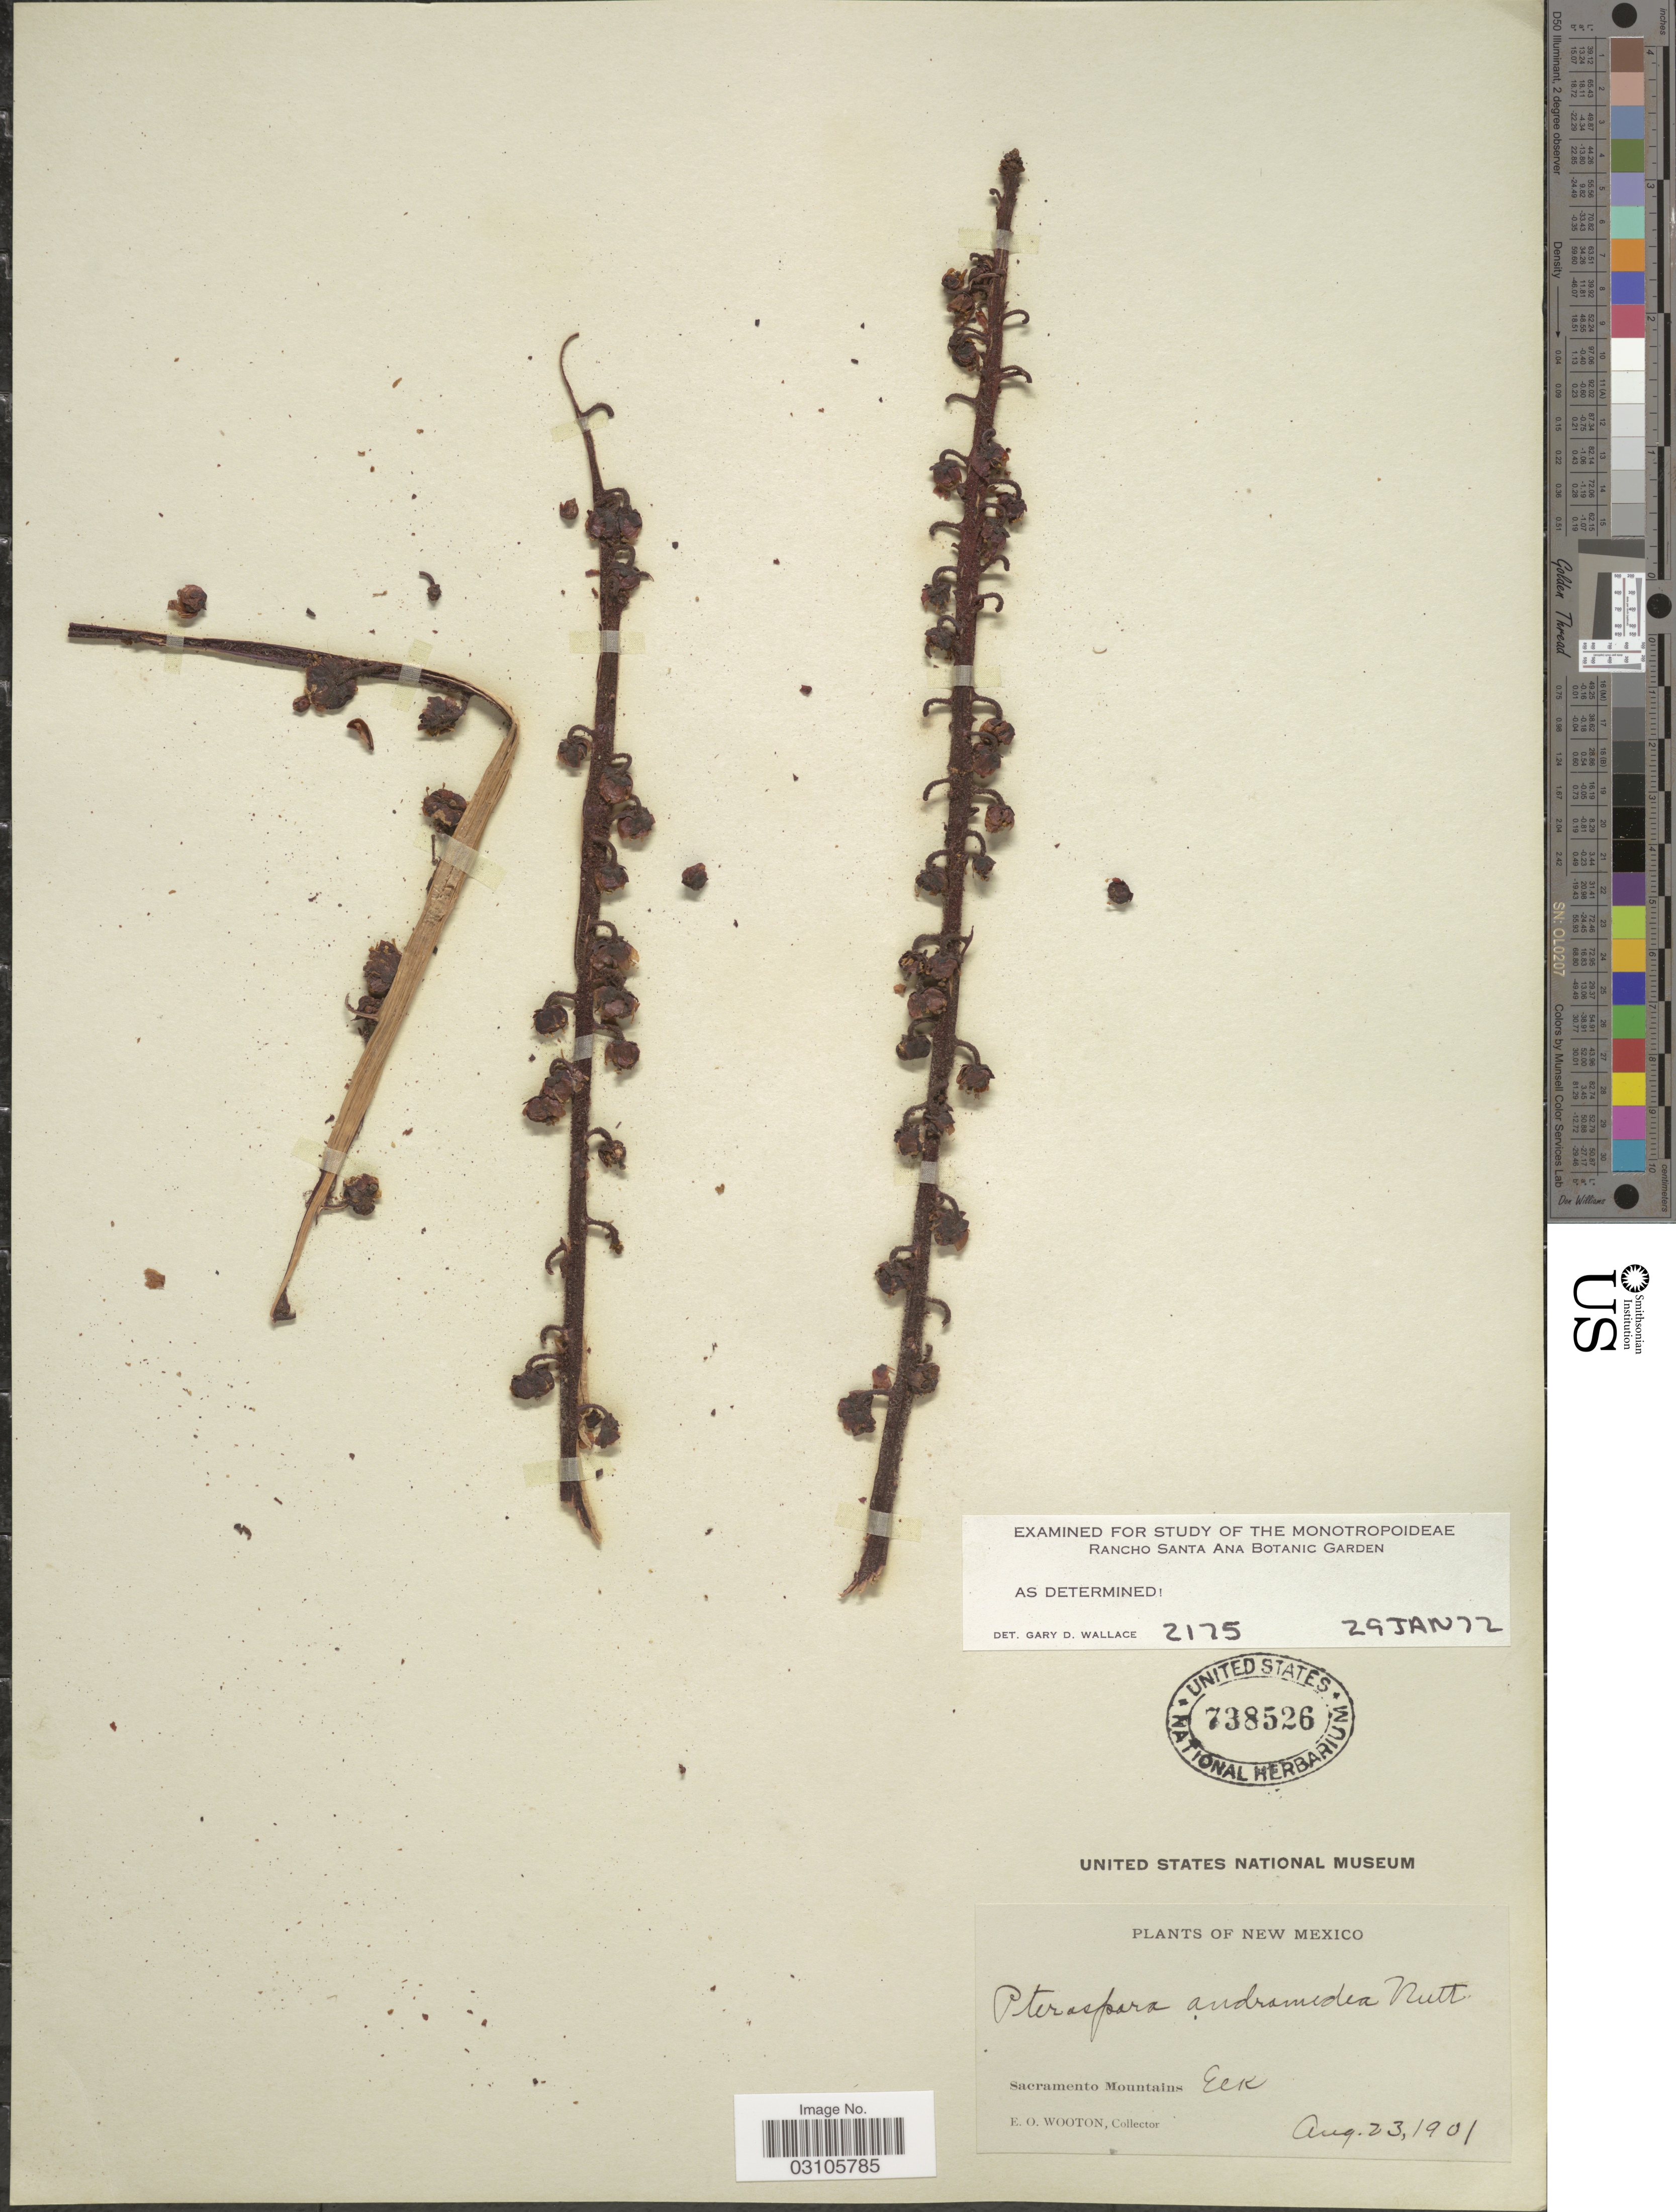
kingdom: Plantae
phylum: Tracheophyta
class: Magnoliopsida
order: Ericales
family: Ericaceae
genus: Pterospora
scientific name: Pterospora andromedea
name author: Nutt.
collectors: E. O. Wooton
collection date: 1901-08-23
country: United States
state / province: New Mexico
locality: Sacramento Mountains. Elk.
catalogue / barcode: US 738526